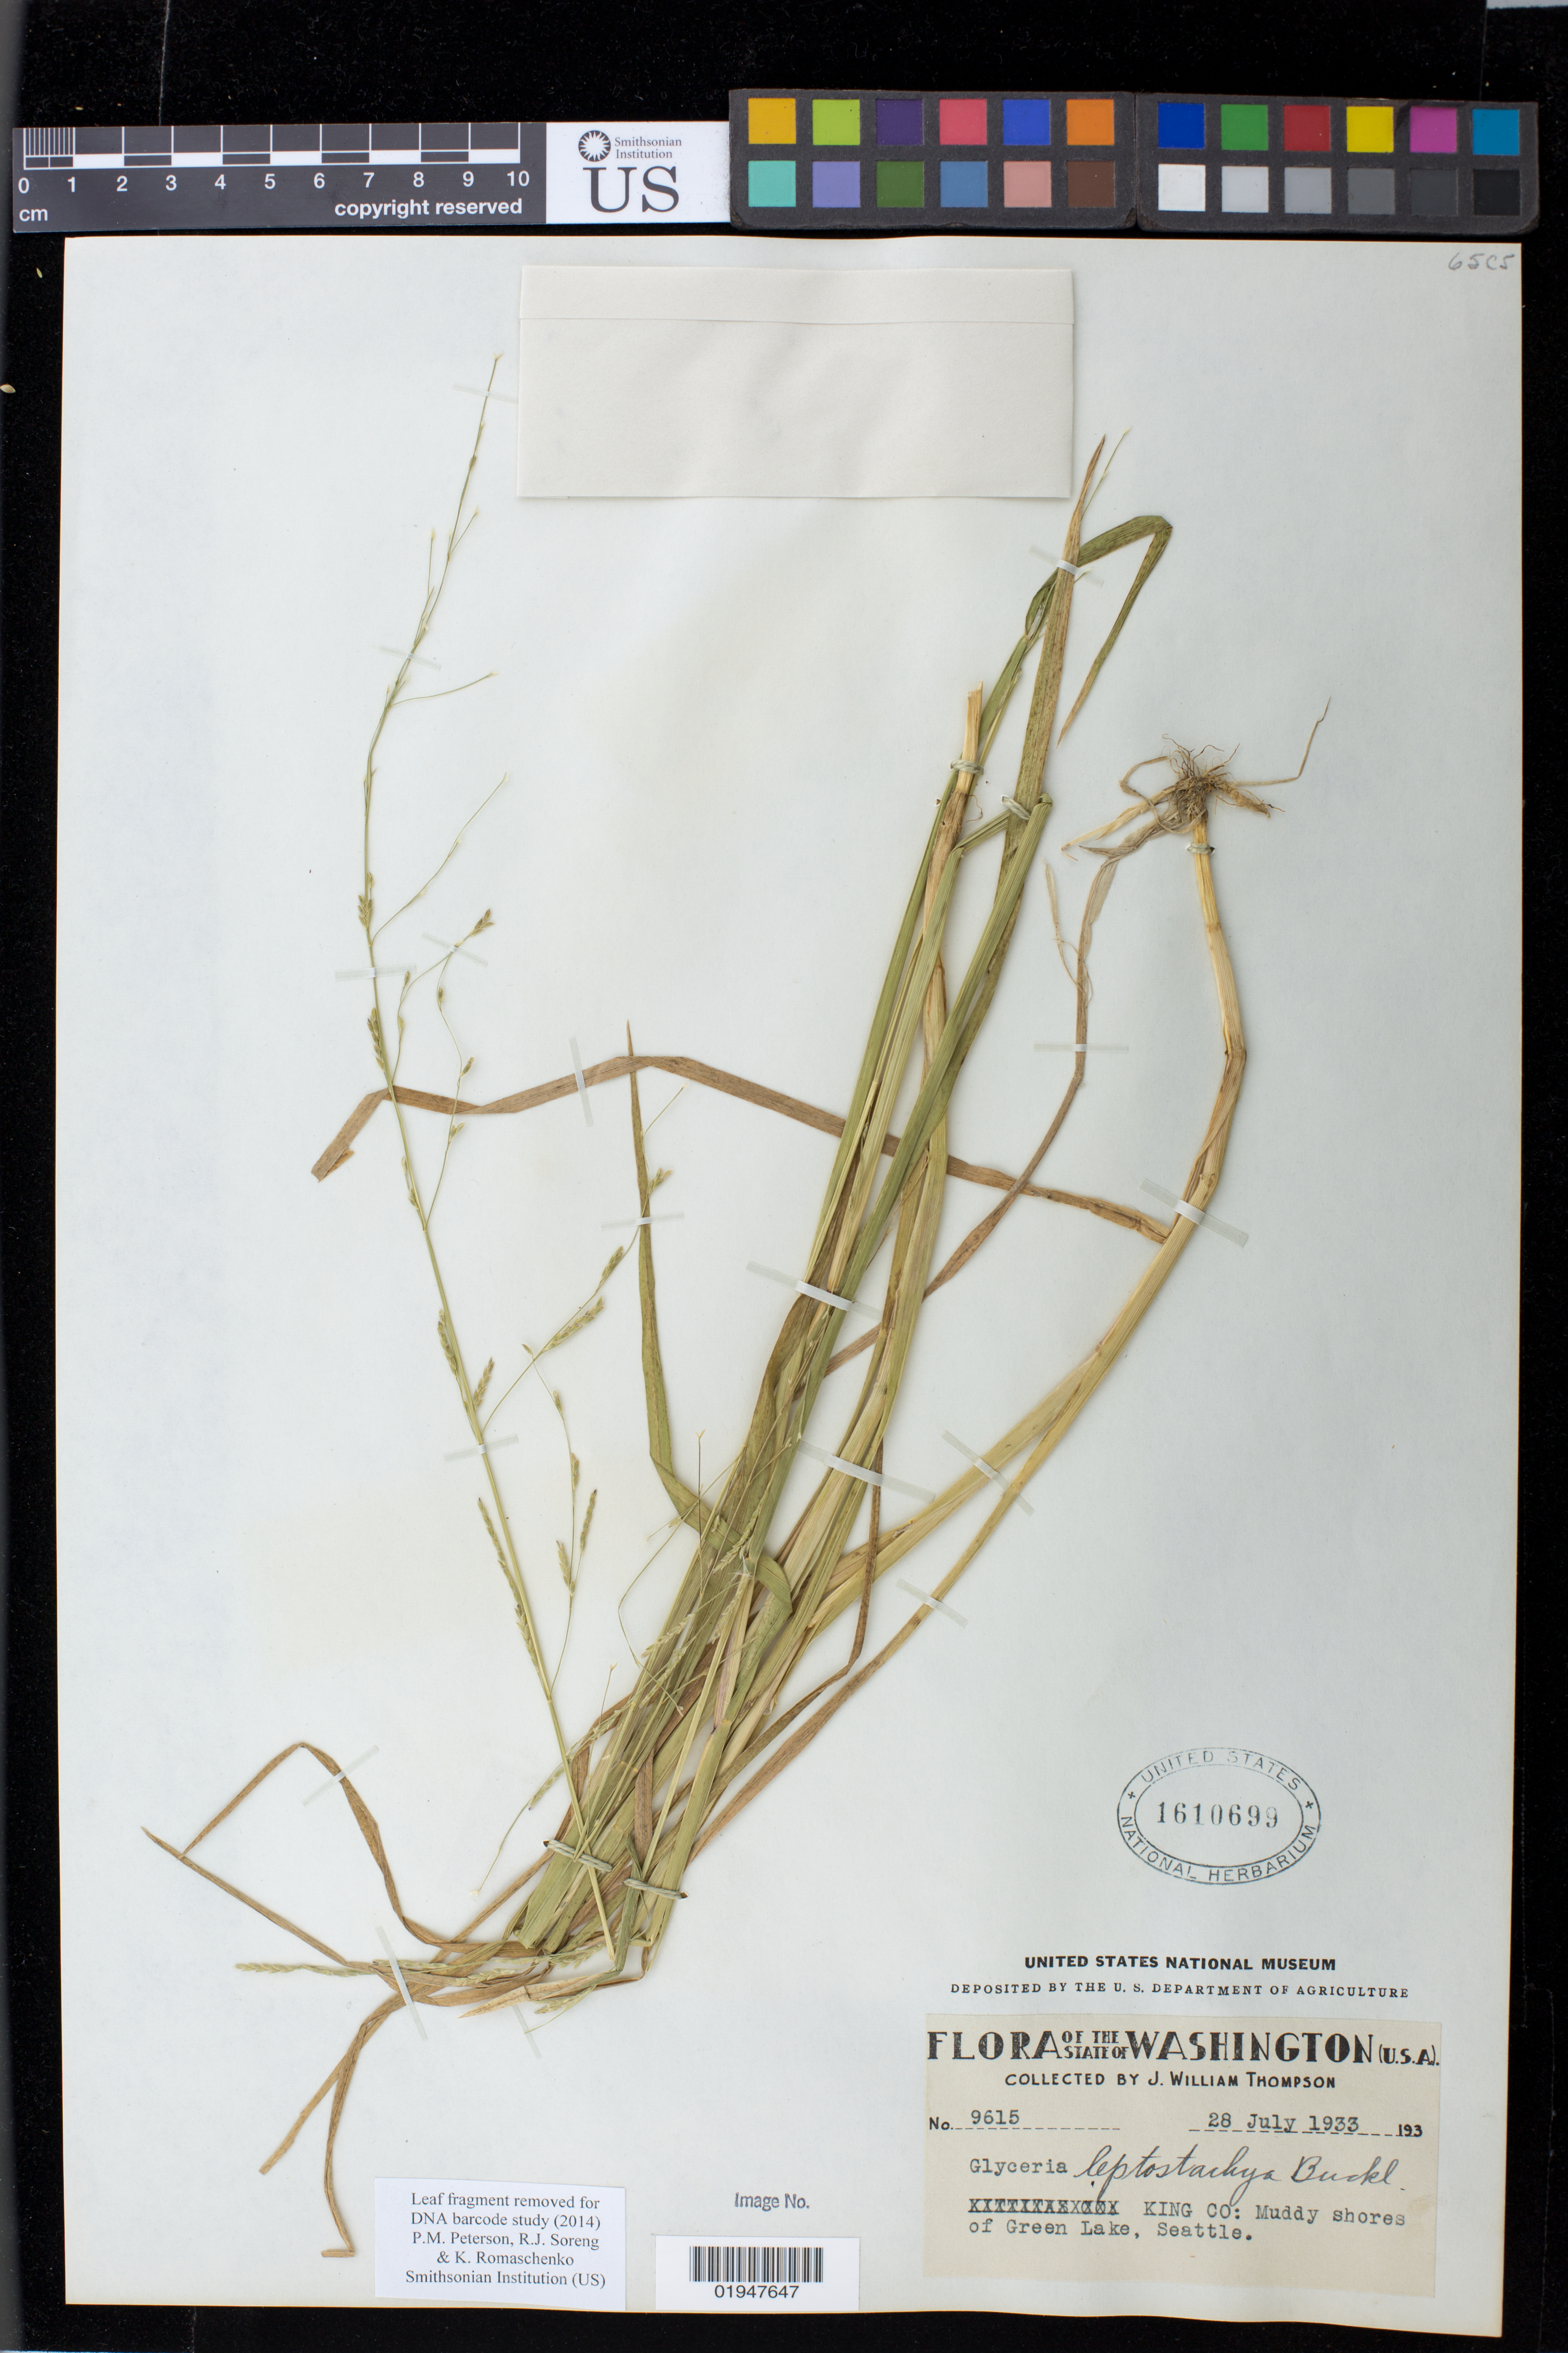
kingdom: Plantae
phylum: Tracheophyta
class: Liliopsida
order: Poales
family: Poaceae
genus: Glyceria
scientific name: Glyceria leptostachya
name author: Buckley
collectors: J. W. Thompson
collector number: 9615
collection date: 1933-07-28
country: United States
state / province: Washington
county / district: King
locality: Green Lake, Seattle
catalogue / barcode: US 1610699